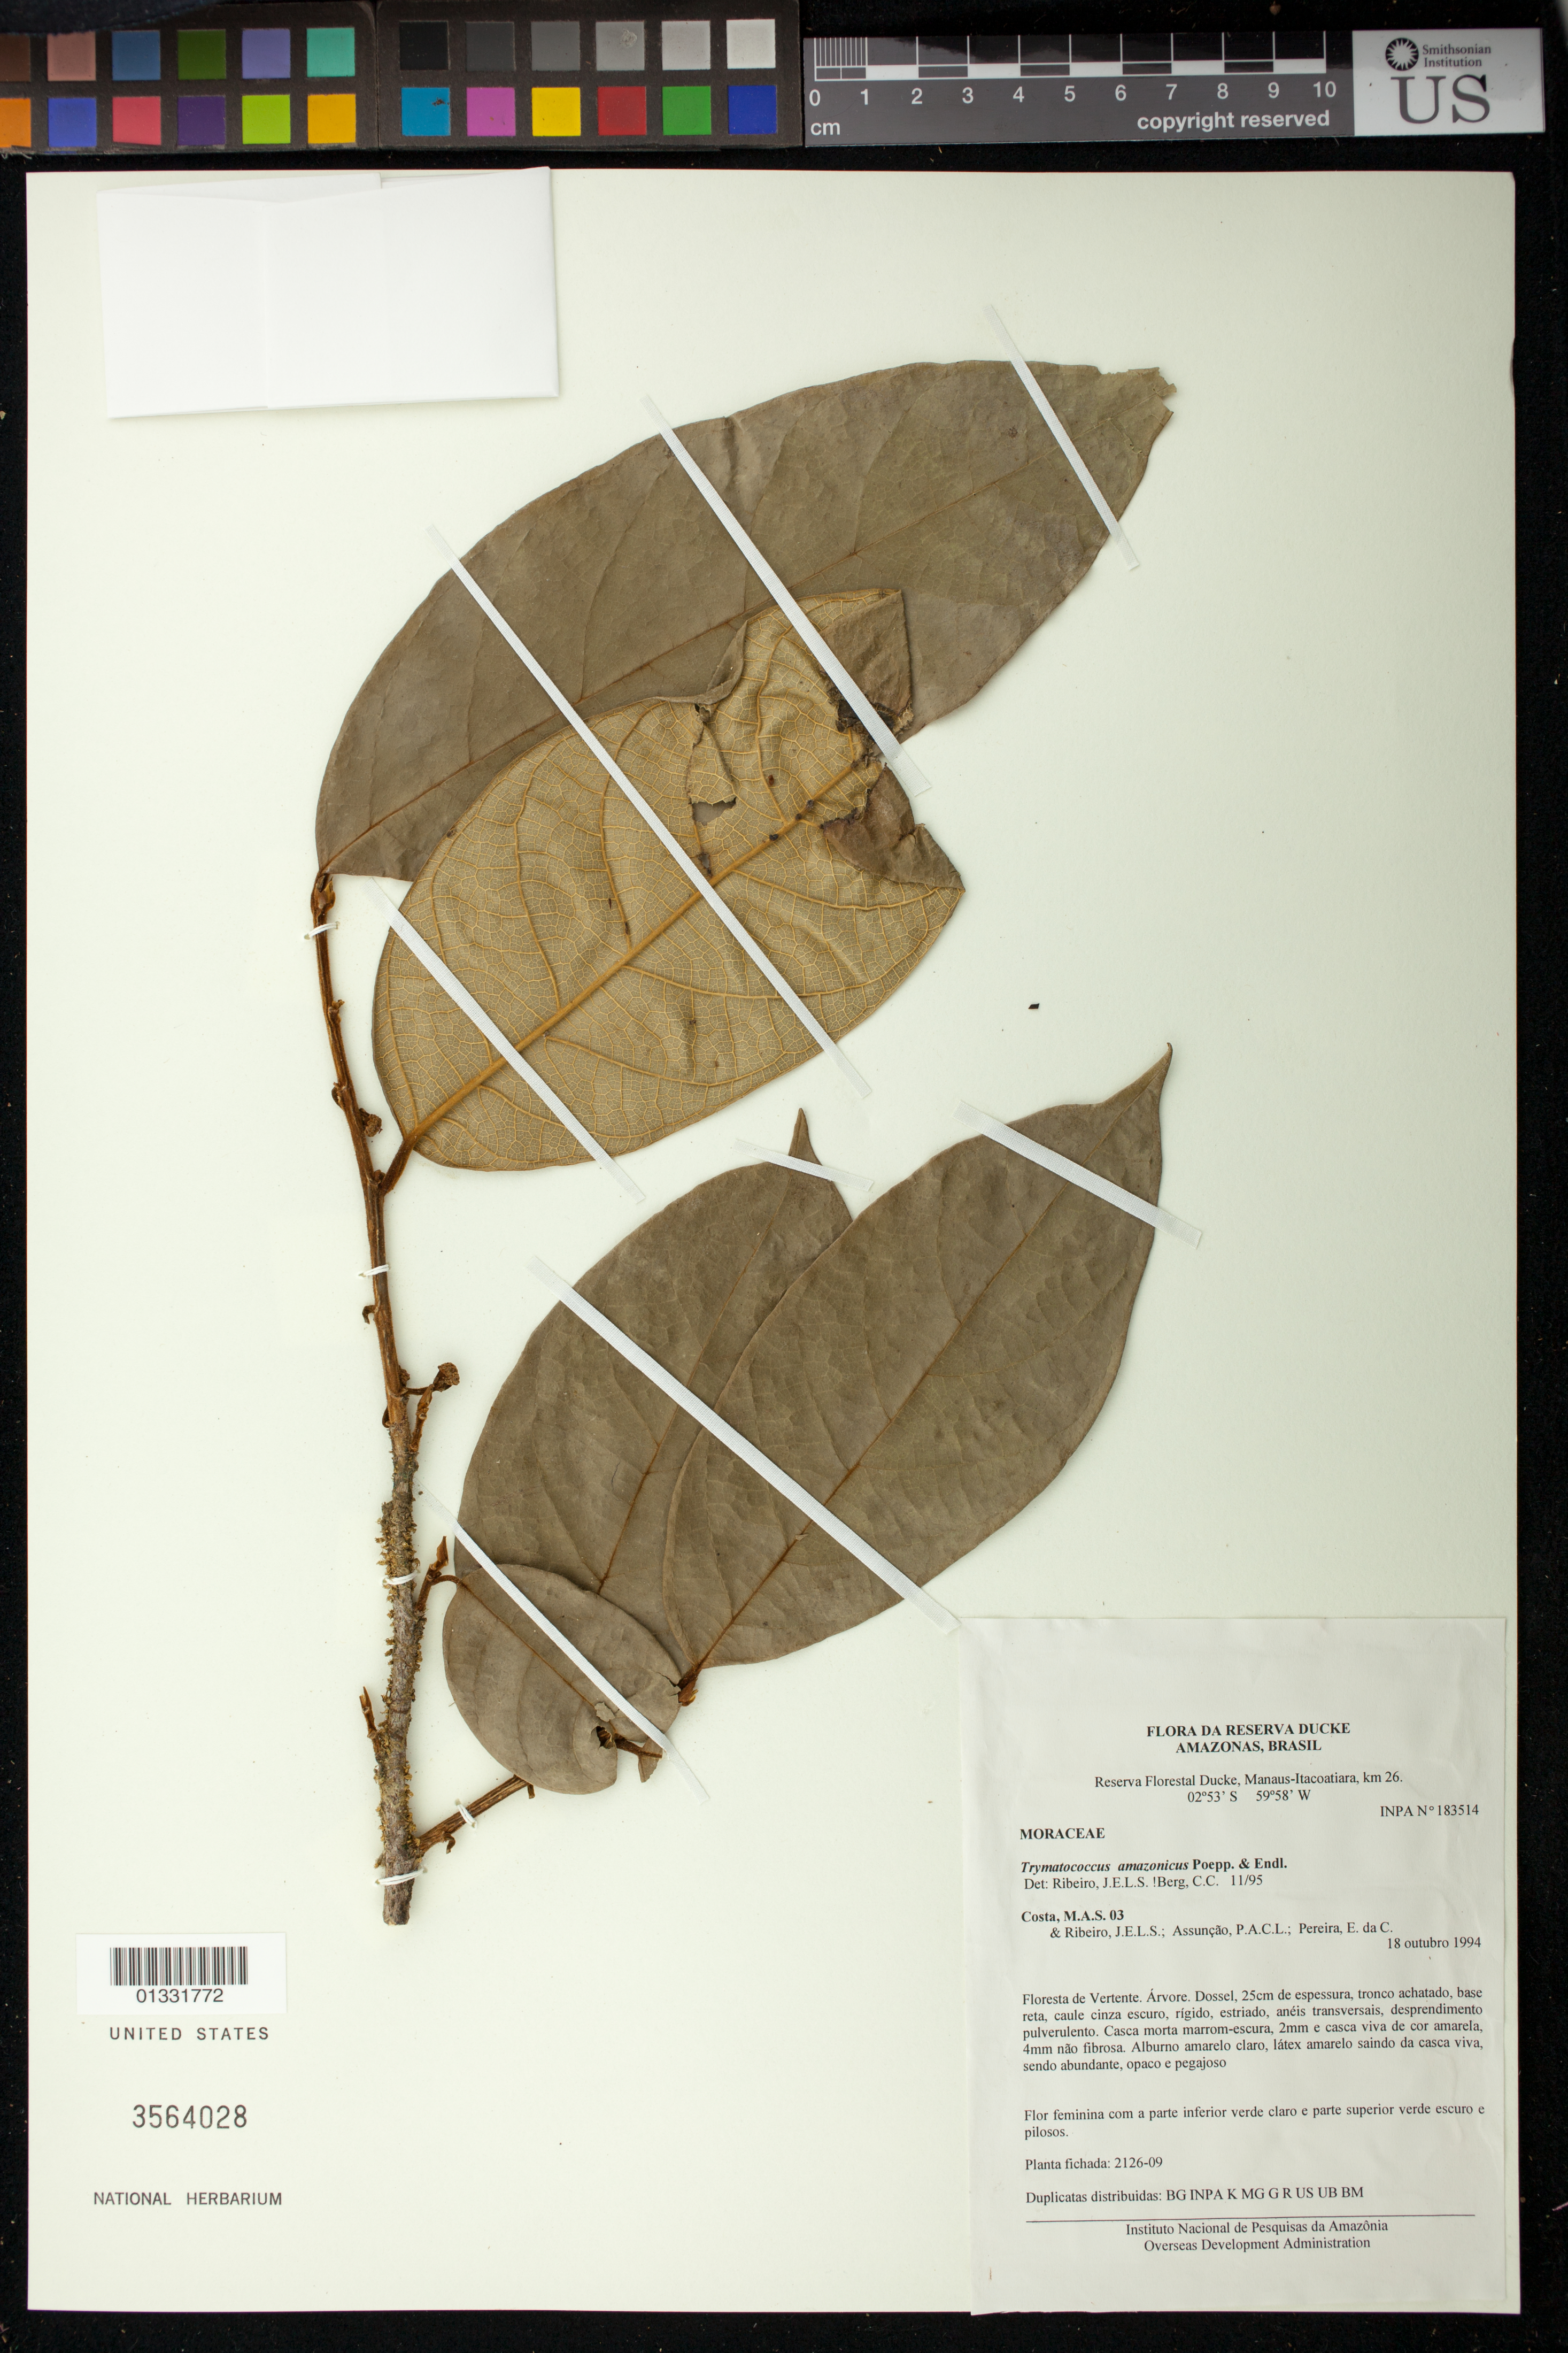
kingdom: Plantae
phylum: Tracheophyta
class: Magnoliopsida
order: Rosales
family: Moraceae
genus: Brosimum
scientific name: Brosimum amazonicum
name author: (Poepp. & Endl.) E. M. Gardner & Zerega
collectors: M. A. Costa, J. E.L. S. Ribeiro, P. A. Assunçao & E. C. Pereira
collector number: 3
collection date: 1994-10-18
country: Brazil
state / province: Amazonas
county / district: Manaus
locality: Reserva Florestal Ducke, Manaus-Itacoatiara, km 26. Floresta de Vertente. Planta Fichada: 2126-09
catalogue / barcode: US 3564028